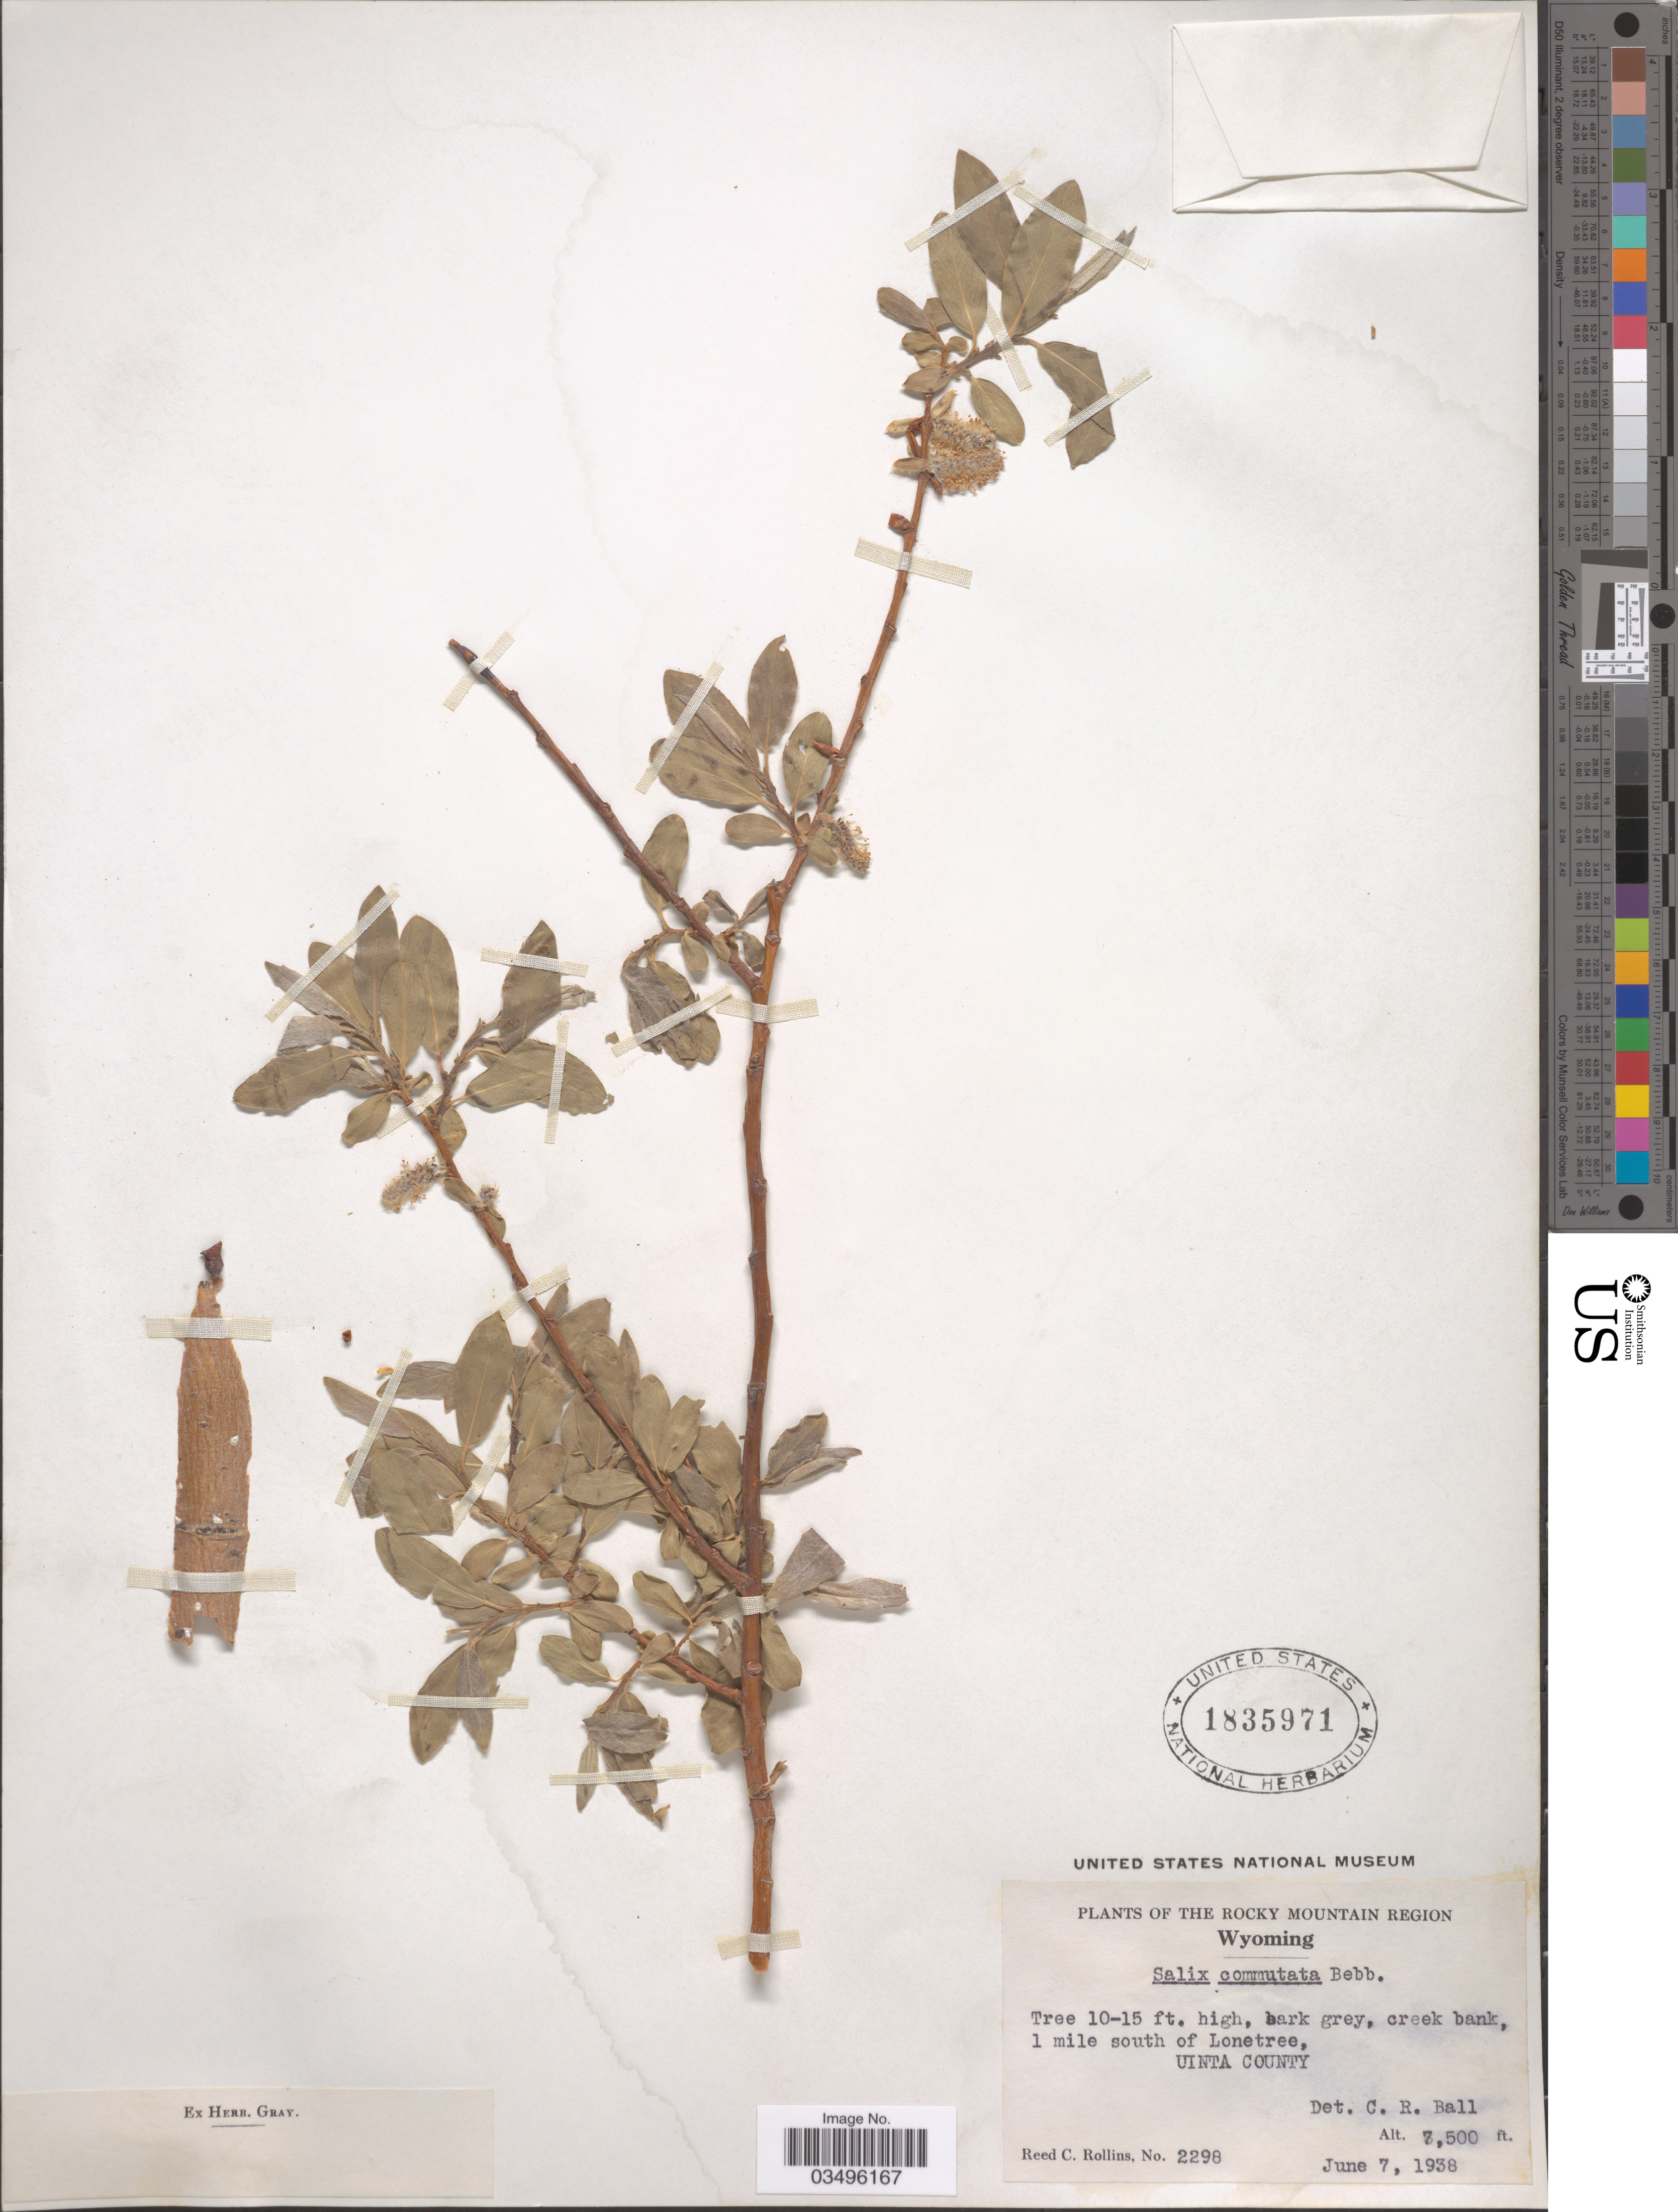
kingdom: Plantae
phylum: Tracheophyta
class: Magnoliopsida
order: Malpighiales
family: Salicaceae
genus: Salix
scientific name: Salix commutata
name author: Bebb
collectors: R. C. Rollins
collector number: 2298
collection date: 1938-06-07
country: United States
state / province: Wyoming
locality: The Rocky Mountain Region. 1 mile south of Lonetree, Uinta County.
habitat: creek bank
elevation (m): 2286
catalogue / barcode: US 1835971